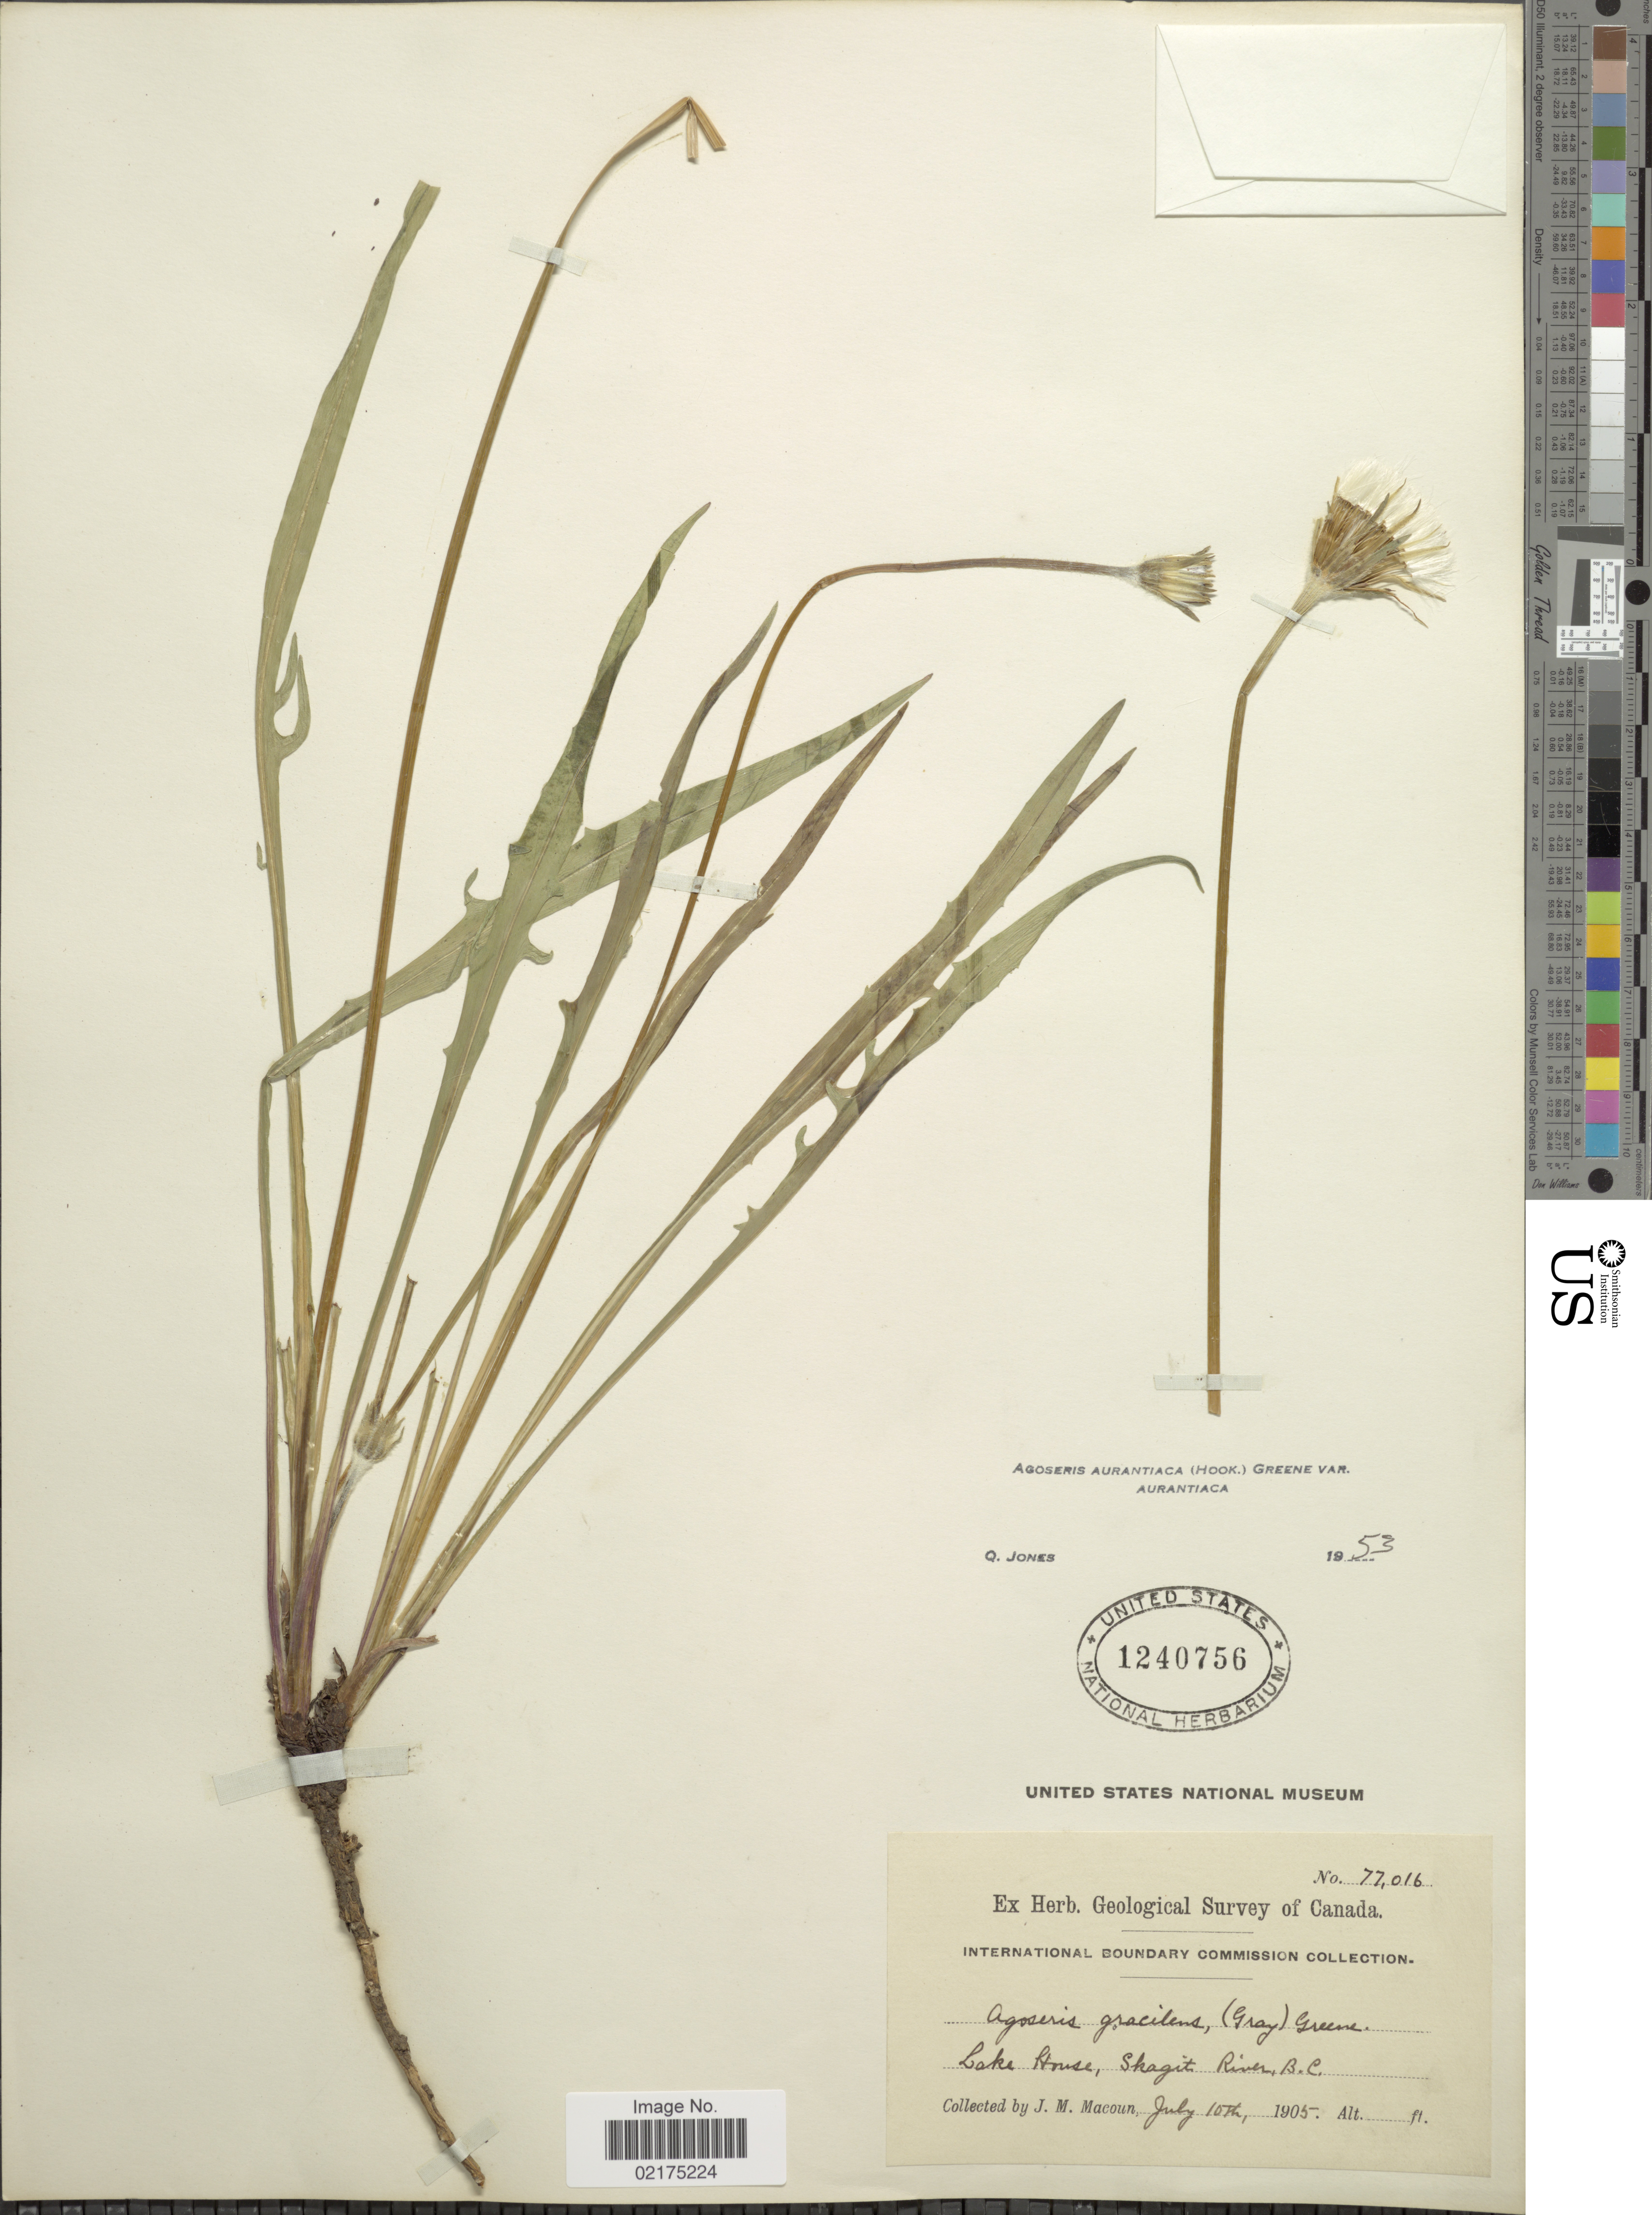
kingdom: Plantae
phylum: Tracheophyta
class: Magnoliopsida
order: Asterales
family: Asteraceae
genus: Agoseris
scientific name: Agoseris aurantiaca var. aurantiaca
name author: (Hook.) Greene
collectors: J. M. Macoun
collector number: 77016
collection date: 1905-07-10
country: Canada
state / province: British Columbia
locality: Lake House, Skagit River, B.C.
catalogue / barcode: US 1240756